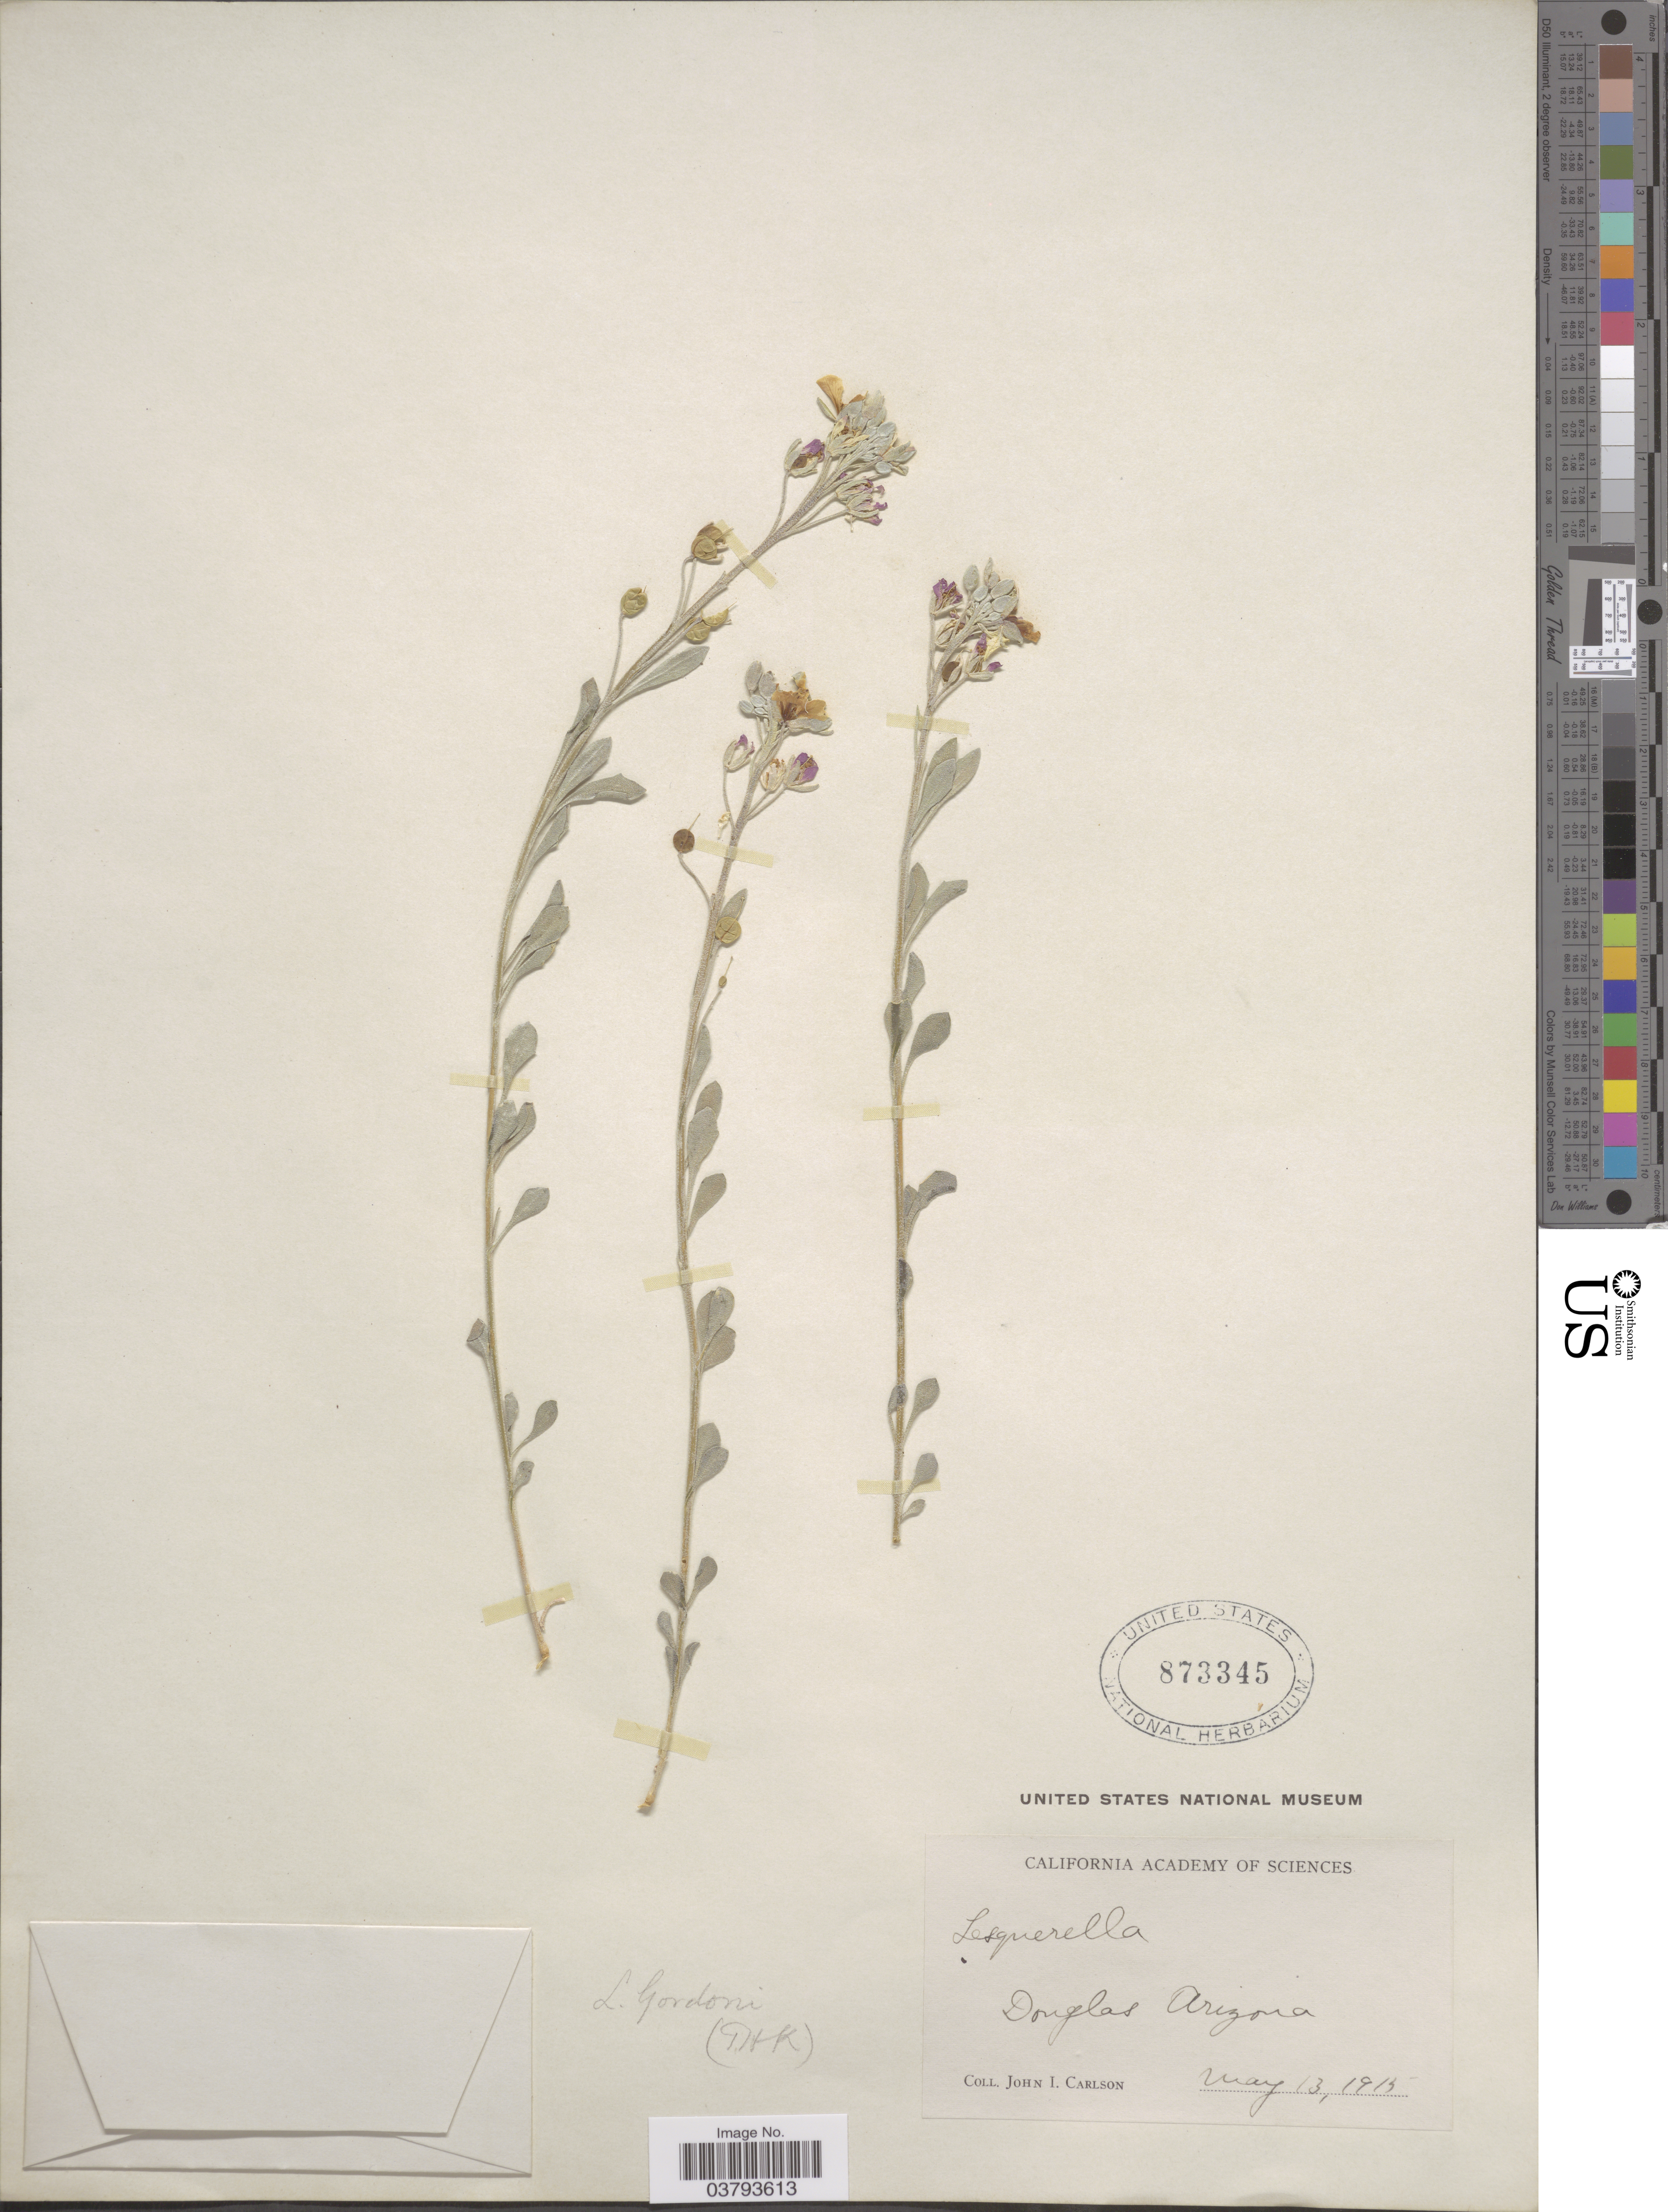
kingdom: Plantae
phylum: Tracheophyta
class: Magnoliopsida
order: Brassicales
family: Brassicaceae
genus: Lesquerella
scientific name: Lesquerella gordonii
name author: (A. Gray) S. Watson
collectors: J. Carlson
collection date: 1915-05-13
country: United States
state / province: Arizona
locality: Douglas.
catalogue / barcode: US 873345